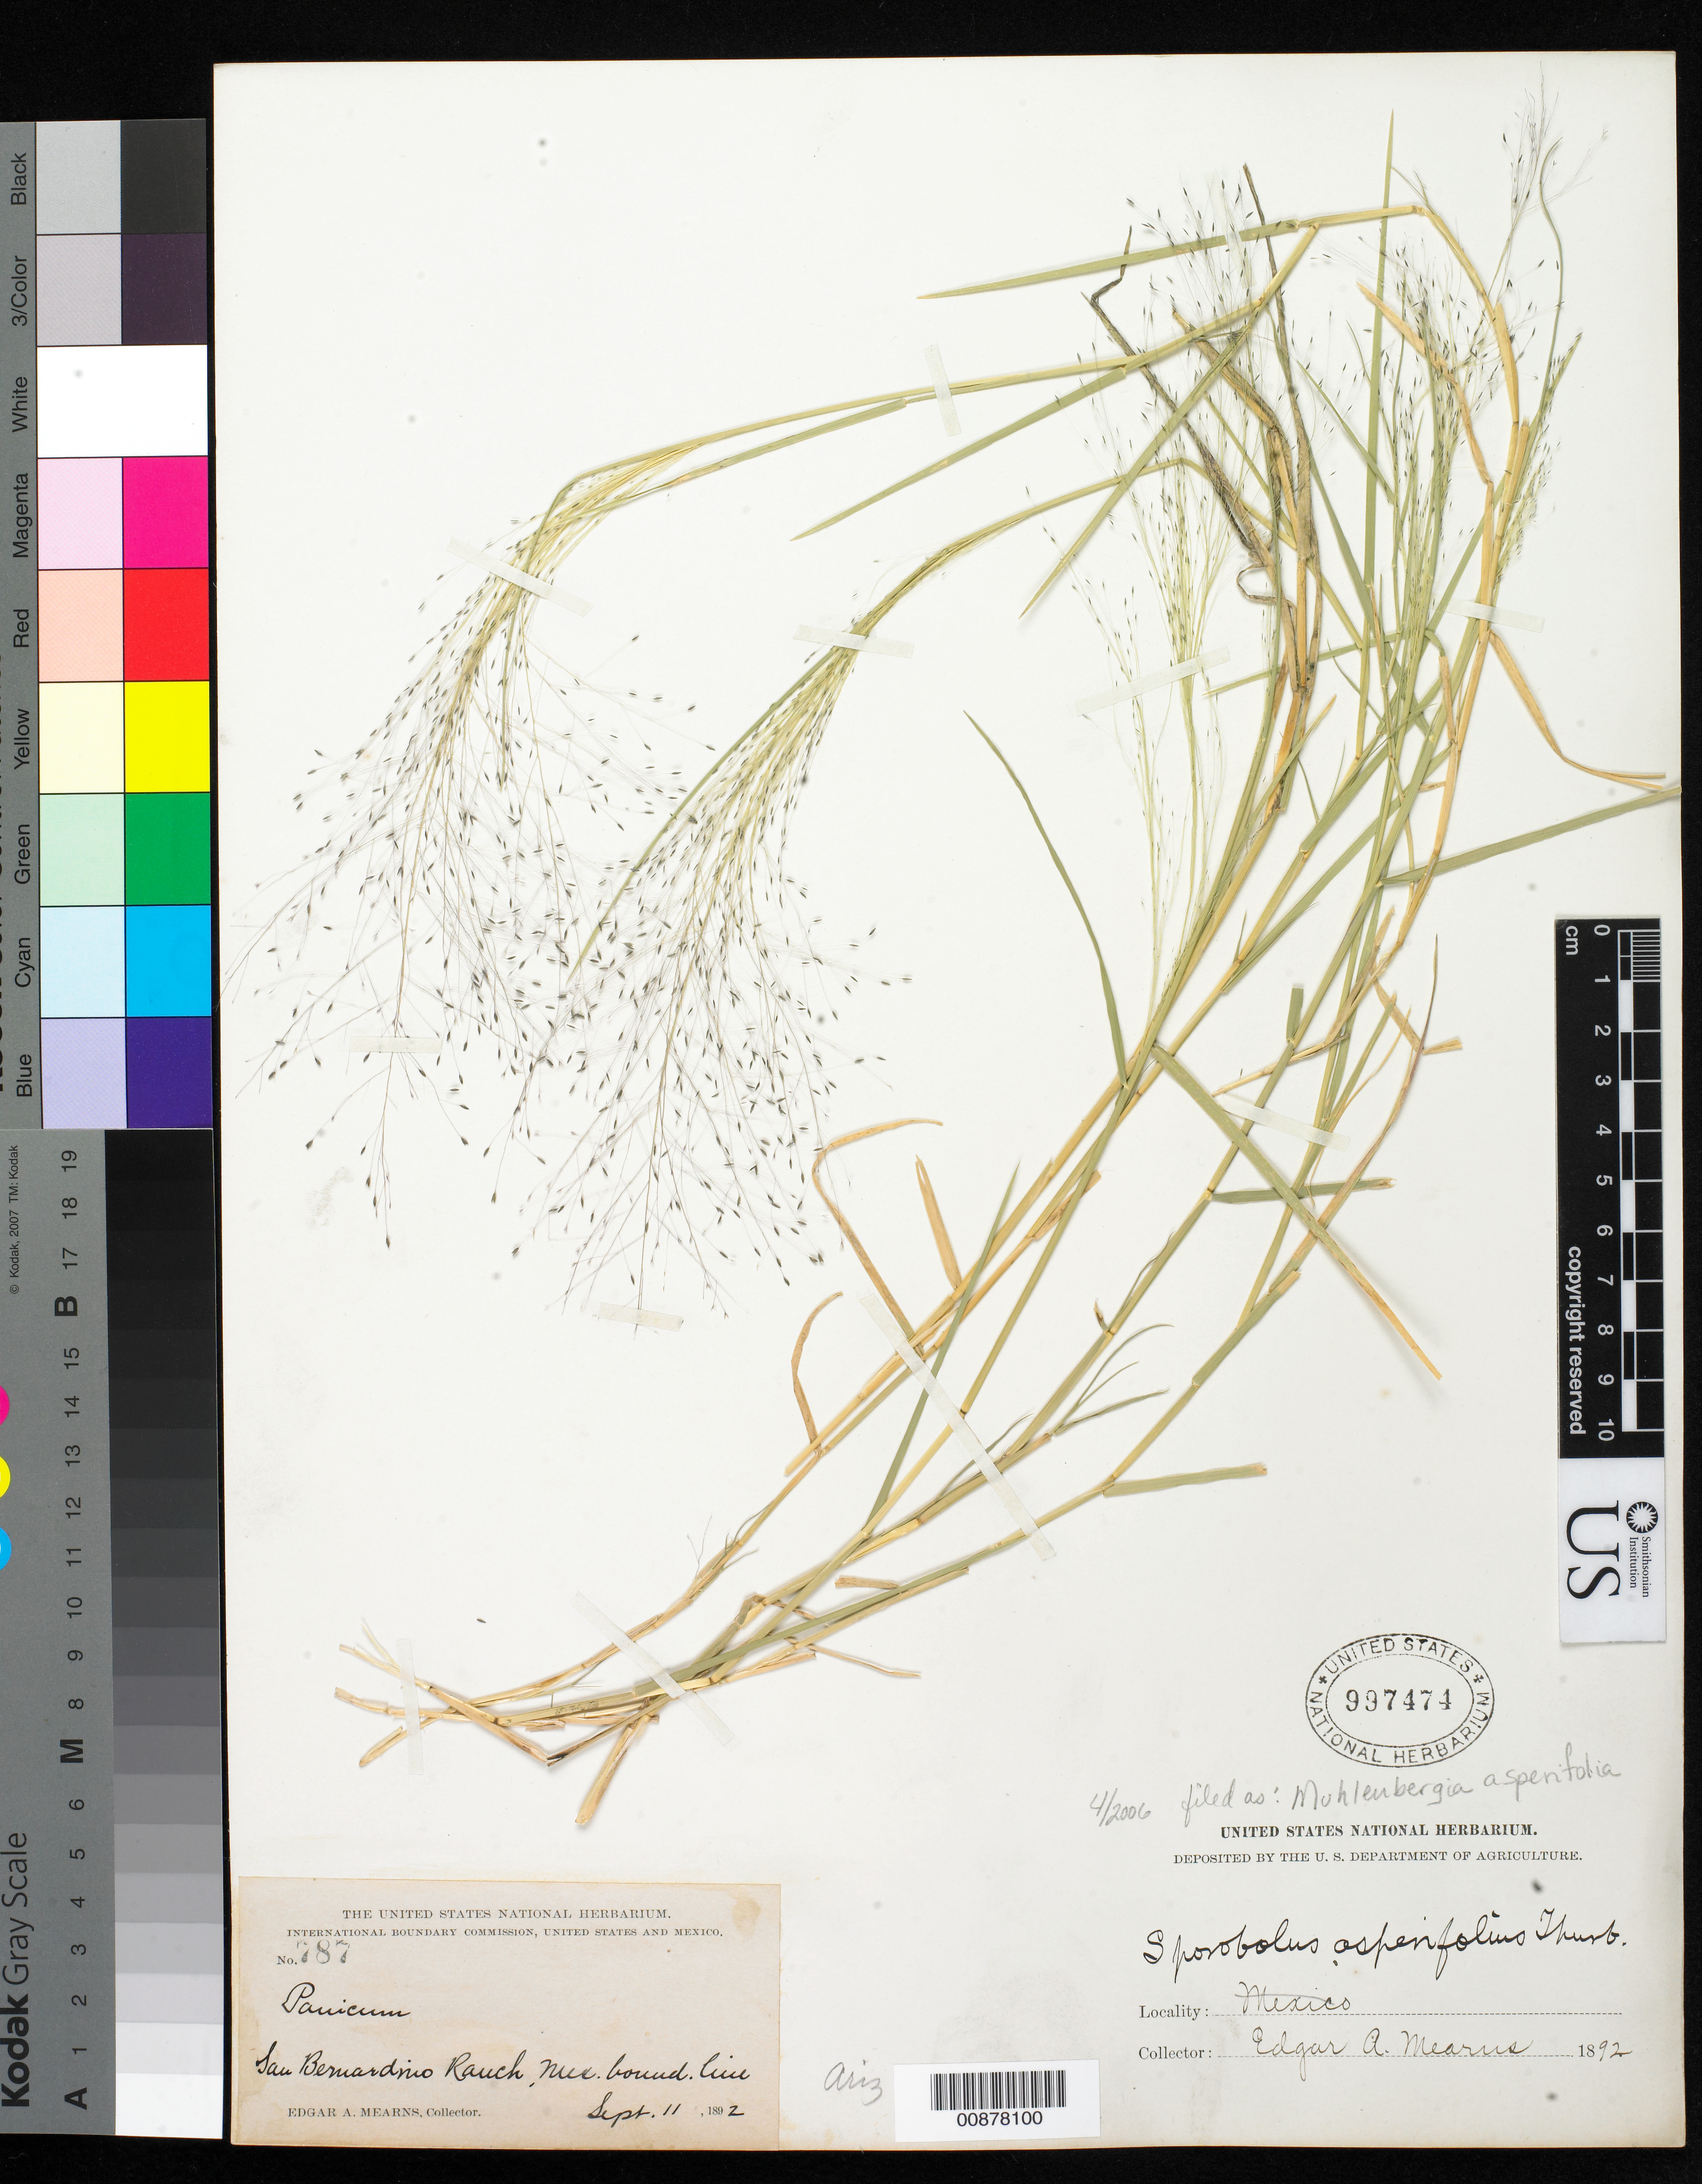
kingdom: Plantae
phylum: Tracheophyta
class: Liliopsida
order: Poales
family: Poaceae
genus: Muhlenbergia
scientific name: Muhlenbergia asperifolia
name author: (Nees & Meyen ex Trin.) Parodi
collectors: E. A. Mearns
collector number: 787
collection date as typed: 11 Sep 1892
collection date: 1892-09-11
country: United States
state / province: Arizona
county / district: Cochise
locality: San Bernardino Ranch, Mexican Boundary Line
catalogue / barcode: US 997474